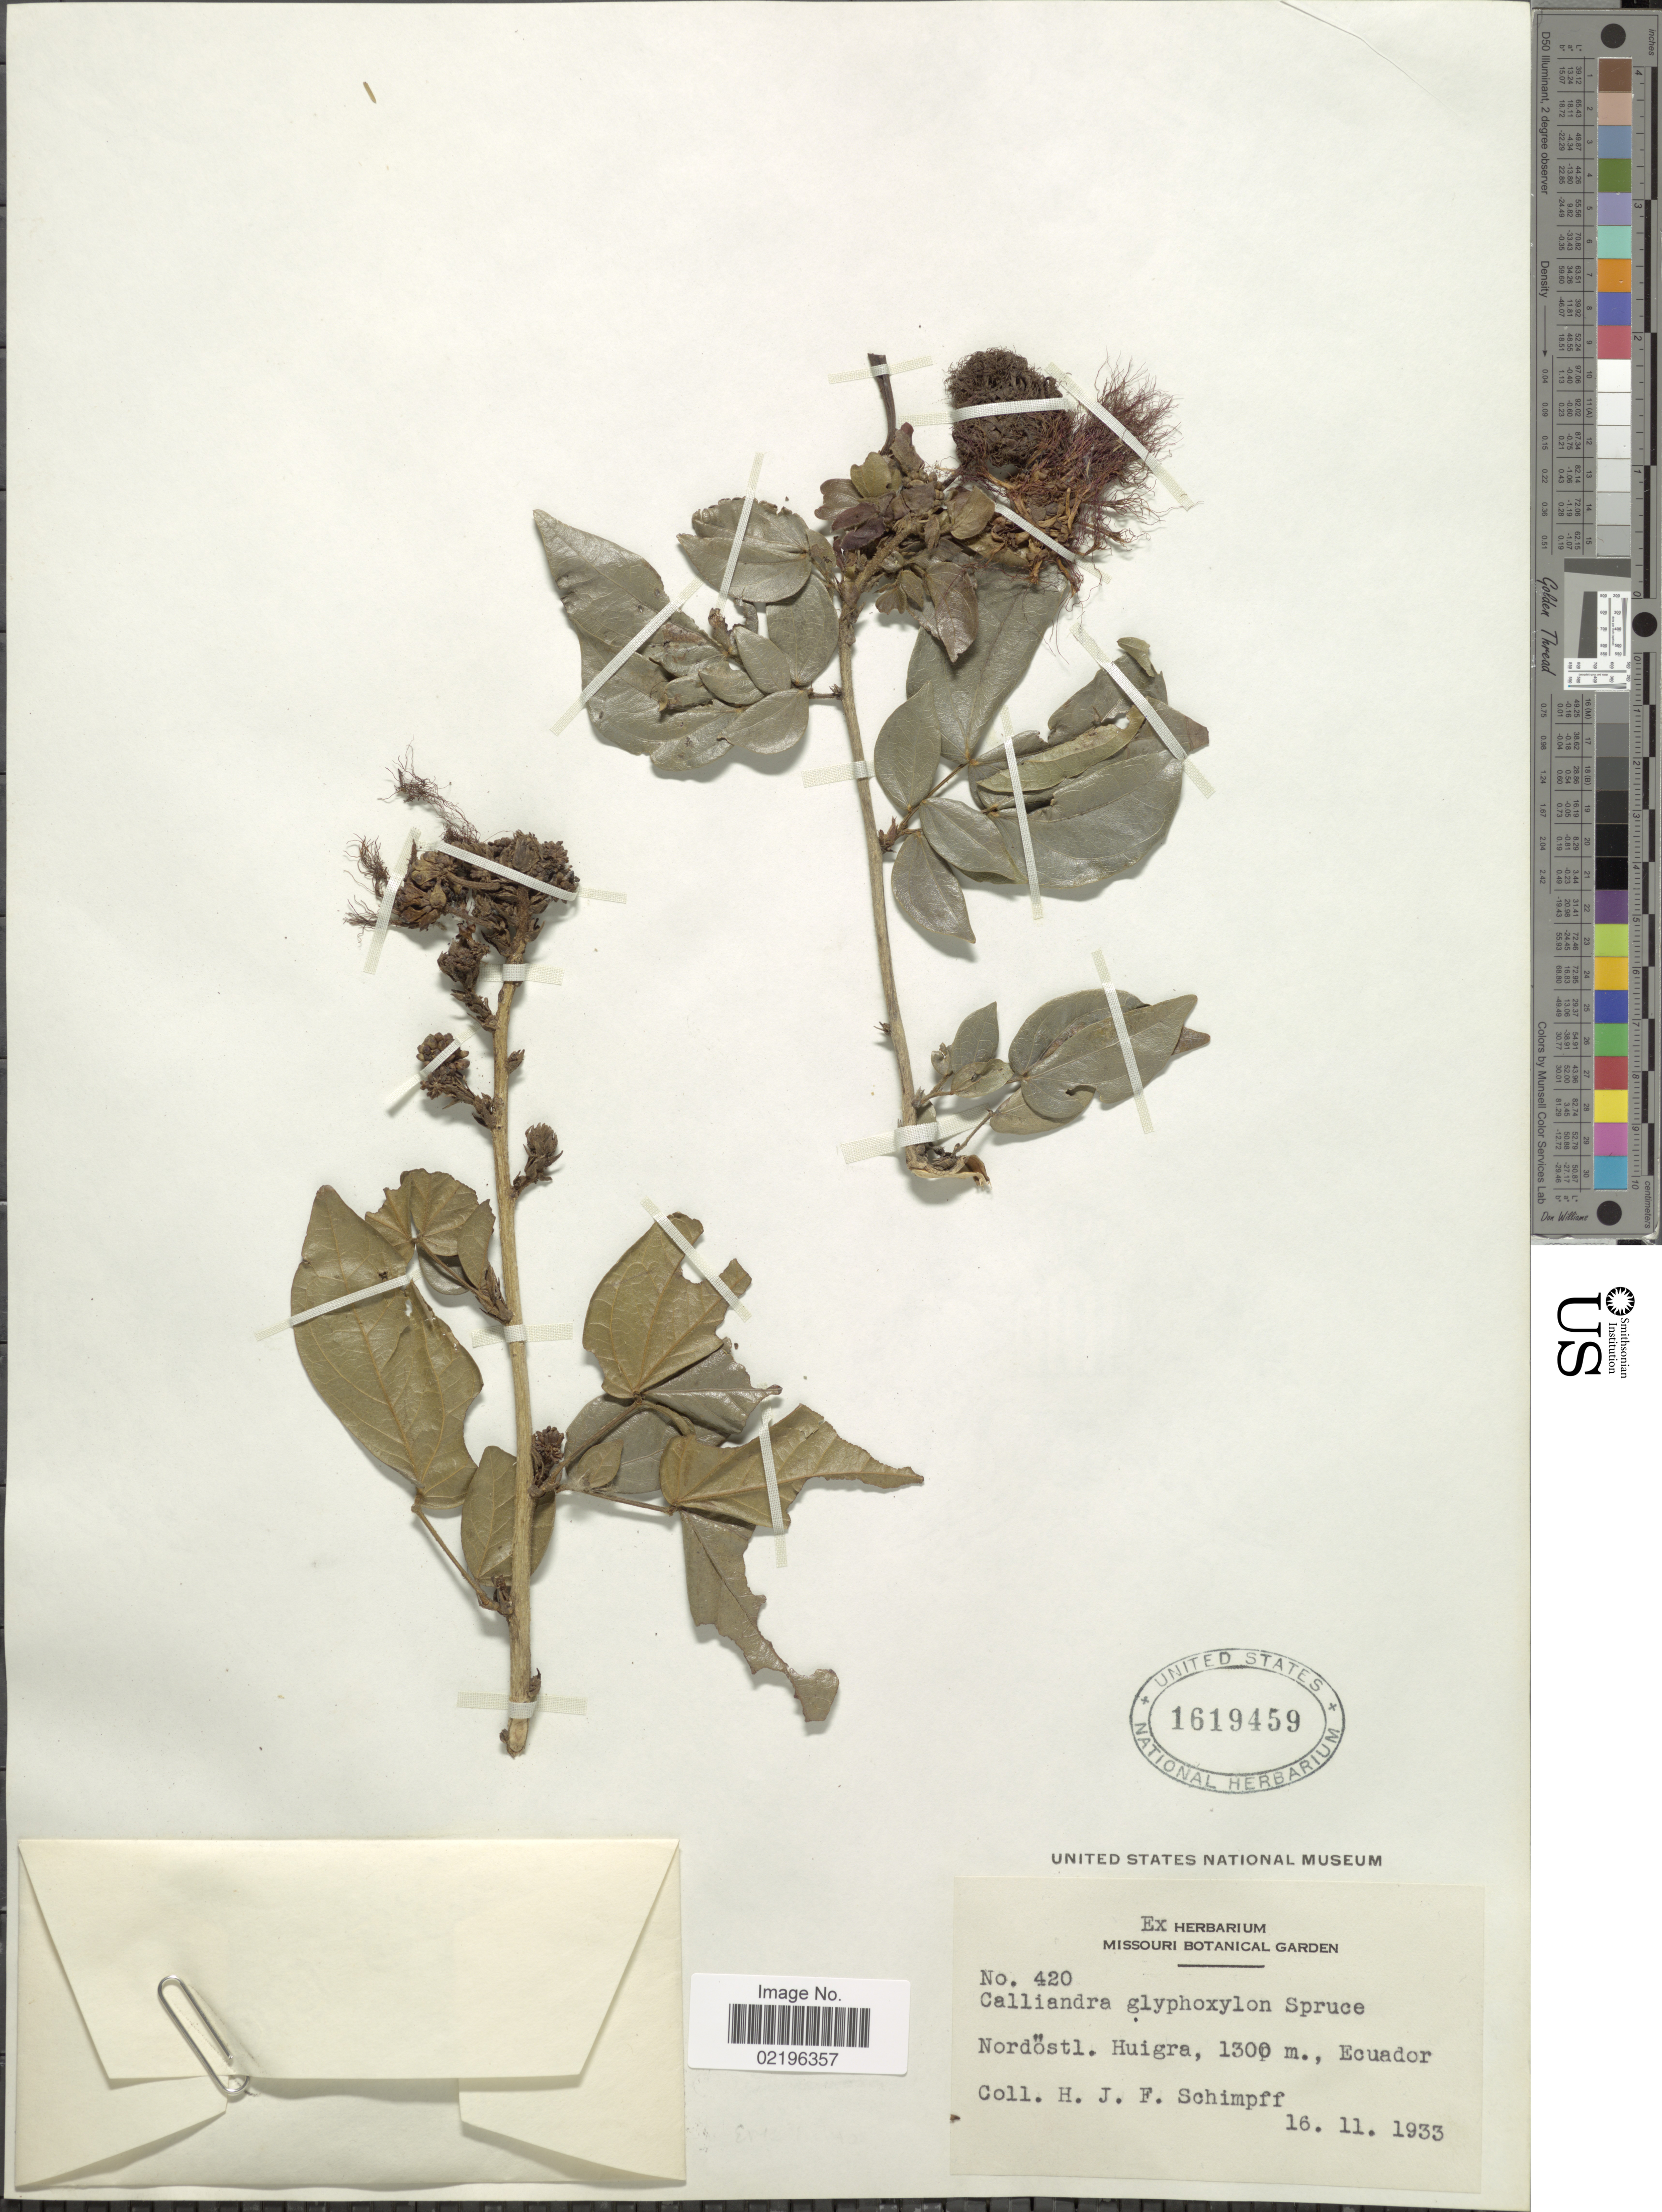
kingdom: Plantae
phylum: Tracheophyta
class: Magnoliopsida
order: Fabales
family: Fabaceae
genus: Calliandra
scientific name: Calliandra glyphoxylon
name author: Spruce ex Benth.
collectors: H. Schimpff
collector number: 420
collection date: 1933-11-16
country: Ecuador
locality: Nordostl. Huigra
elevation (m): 1300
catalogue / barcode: US 1619459